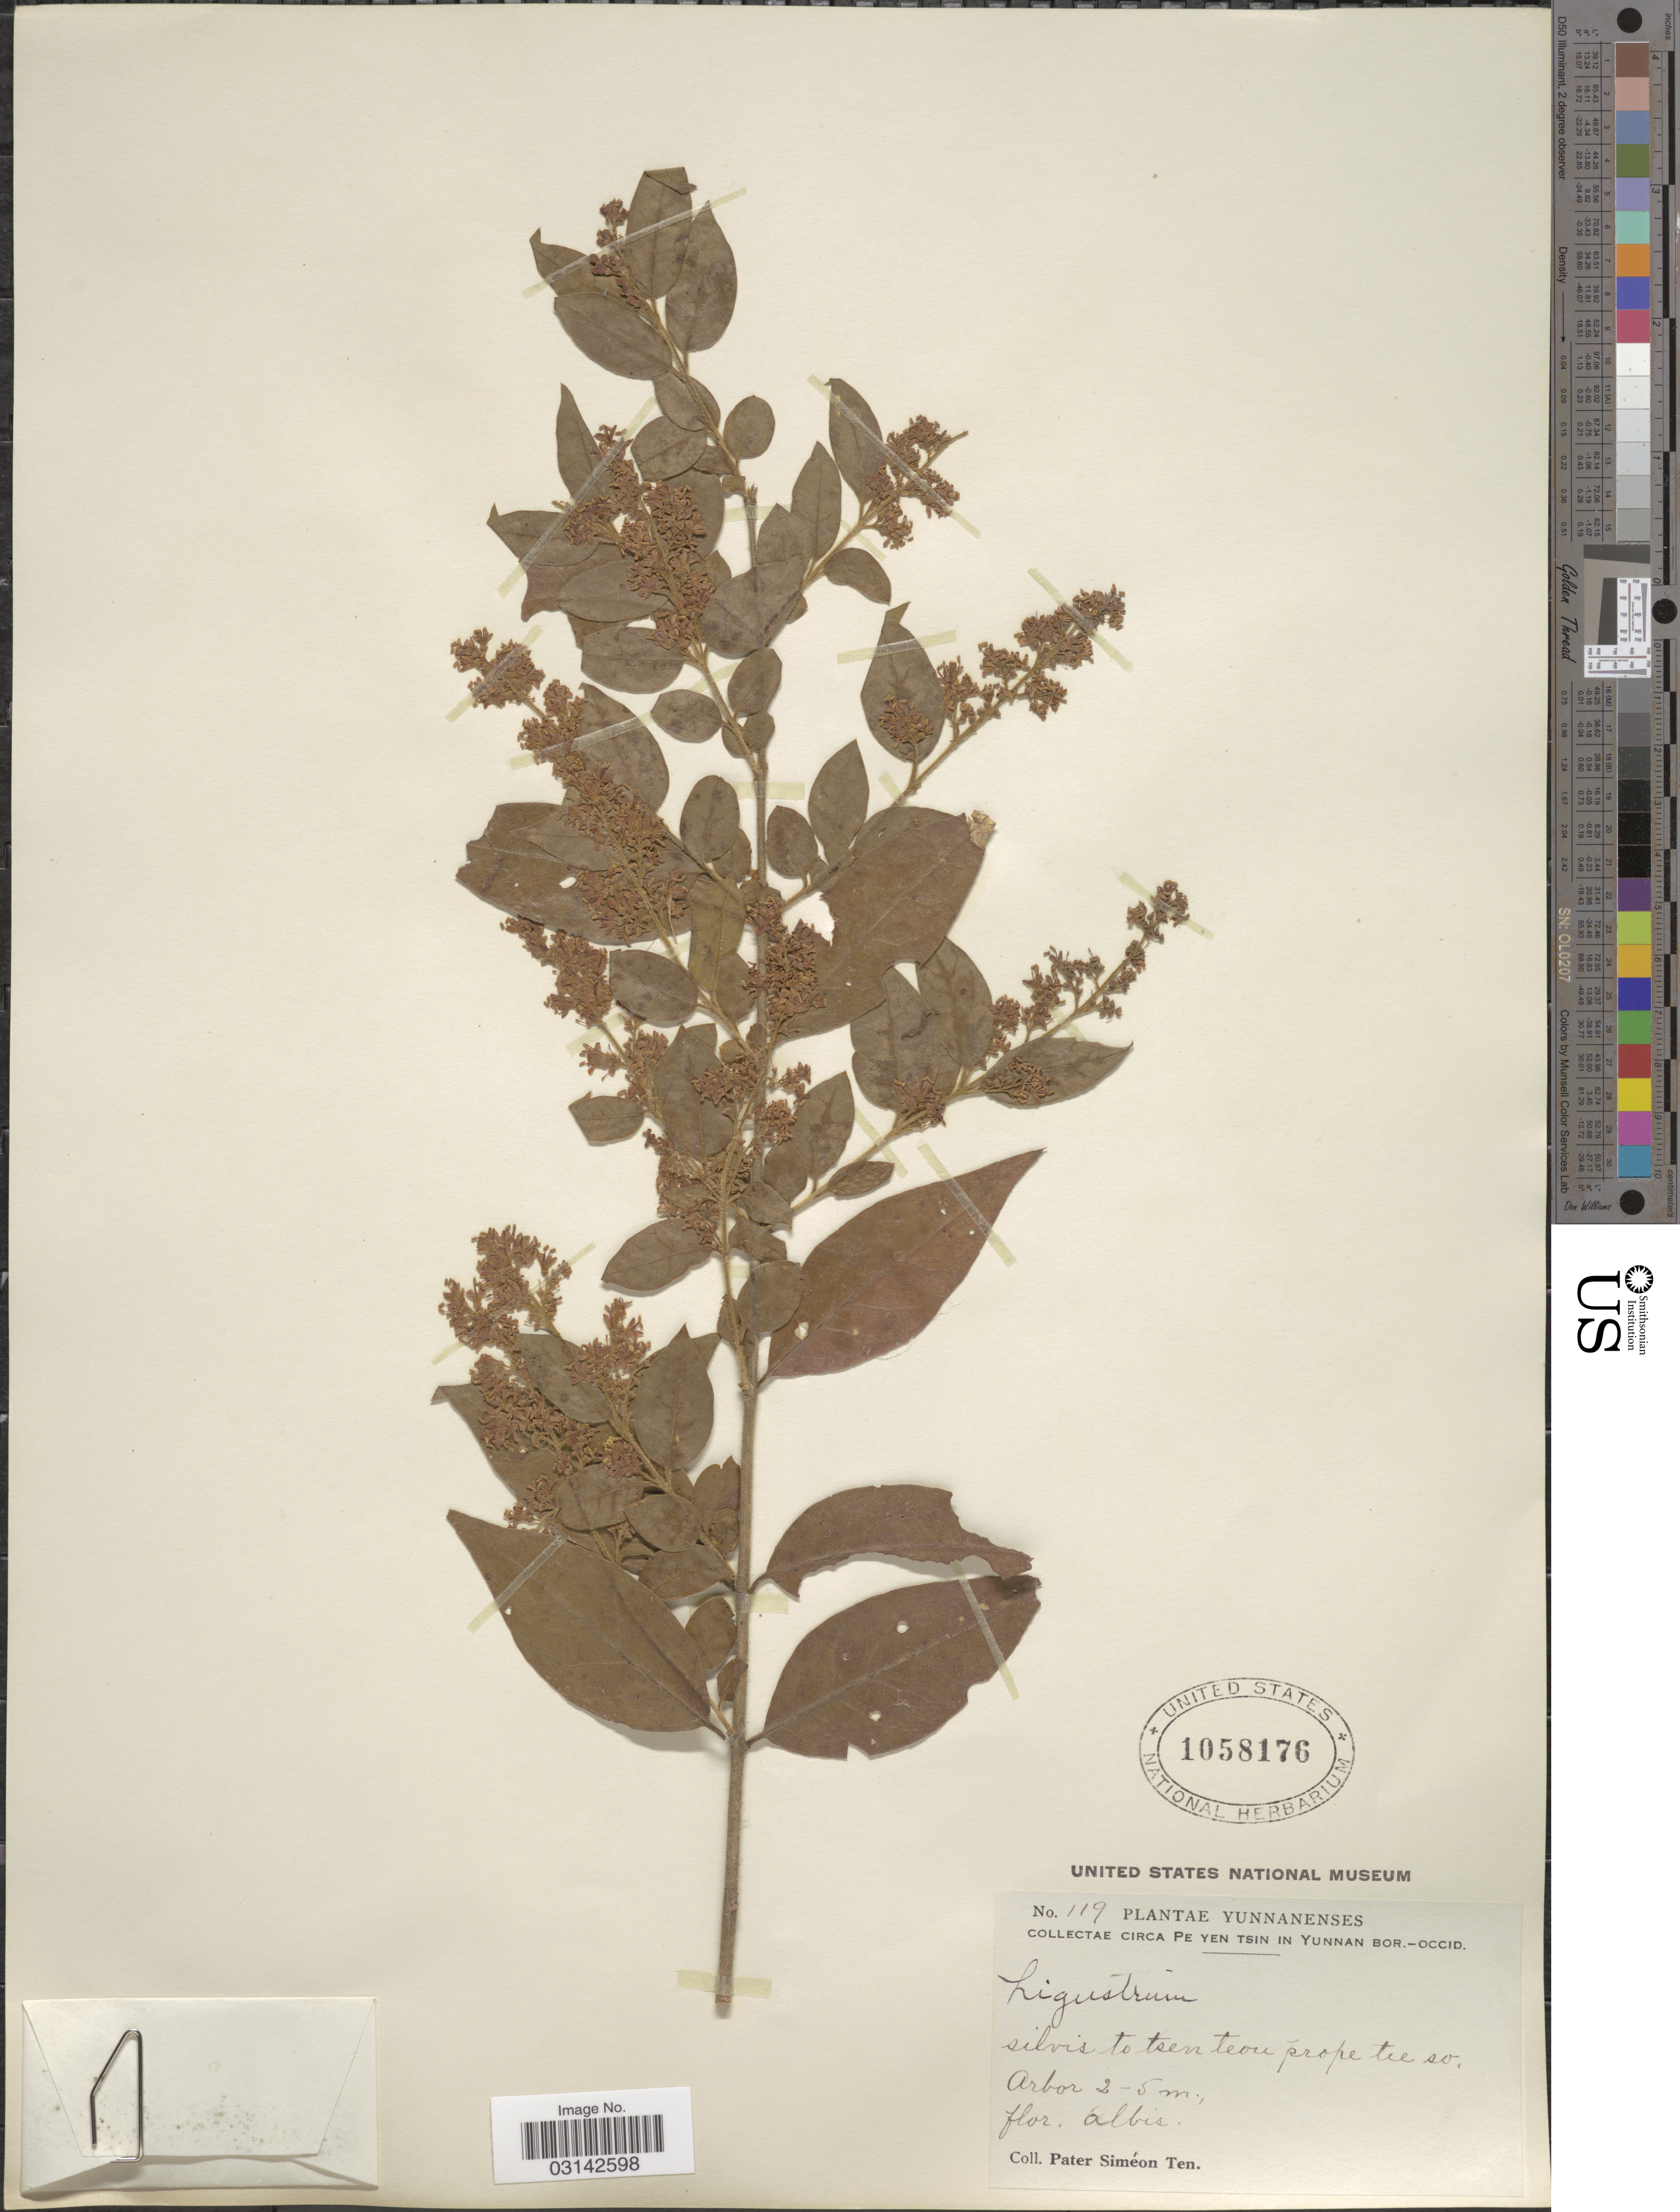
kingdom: Plantae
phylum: Tracheophyta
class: Magnoliopsida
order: Lamiales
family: Oleaceae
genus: Ligustrum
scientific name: Ligustrum sp.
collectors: P. S. Ten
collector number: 119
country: China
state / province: Yunnan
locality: Pe Yen Tsin in Yunnan bor.-occid., silvis to tsen teou prope tie so.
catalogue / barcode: US 1058176